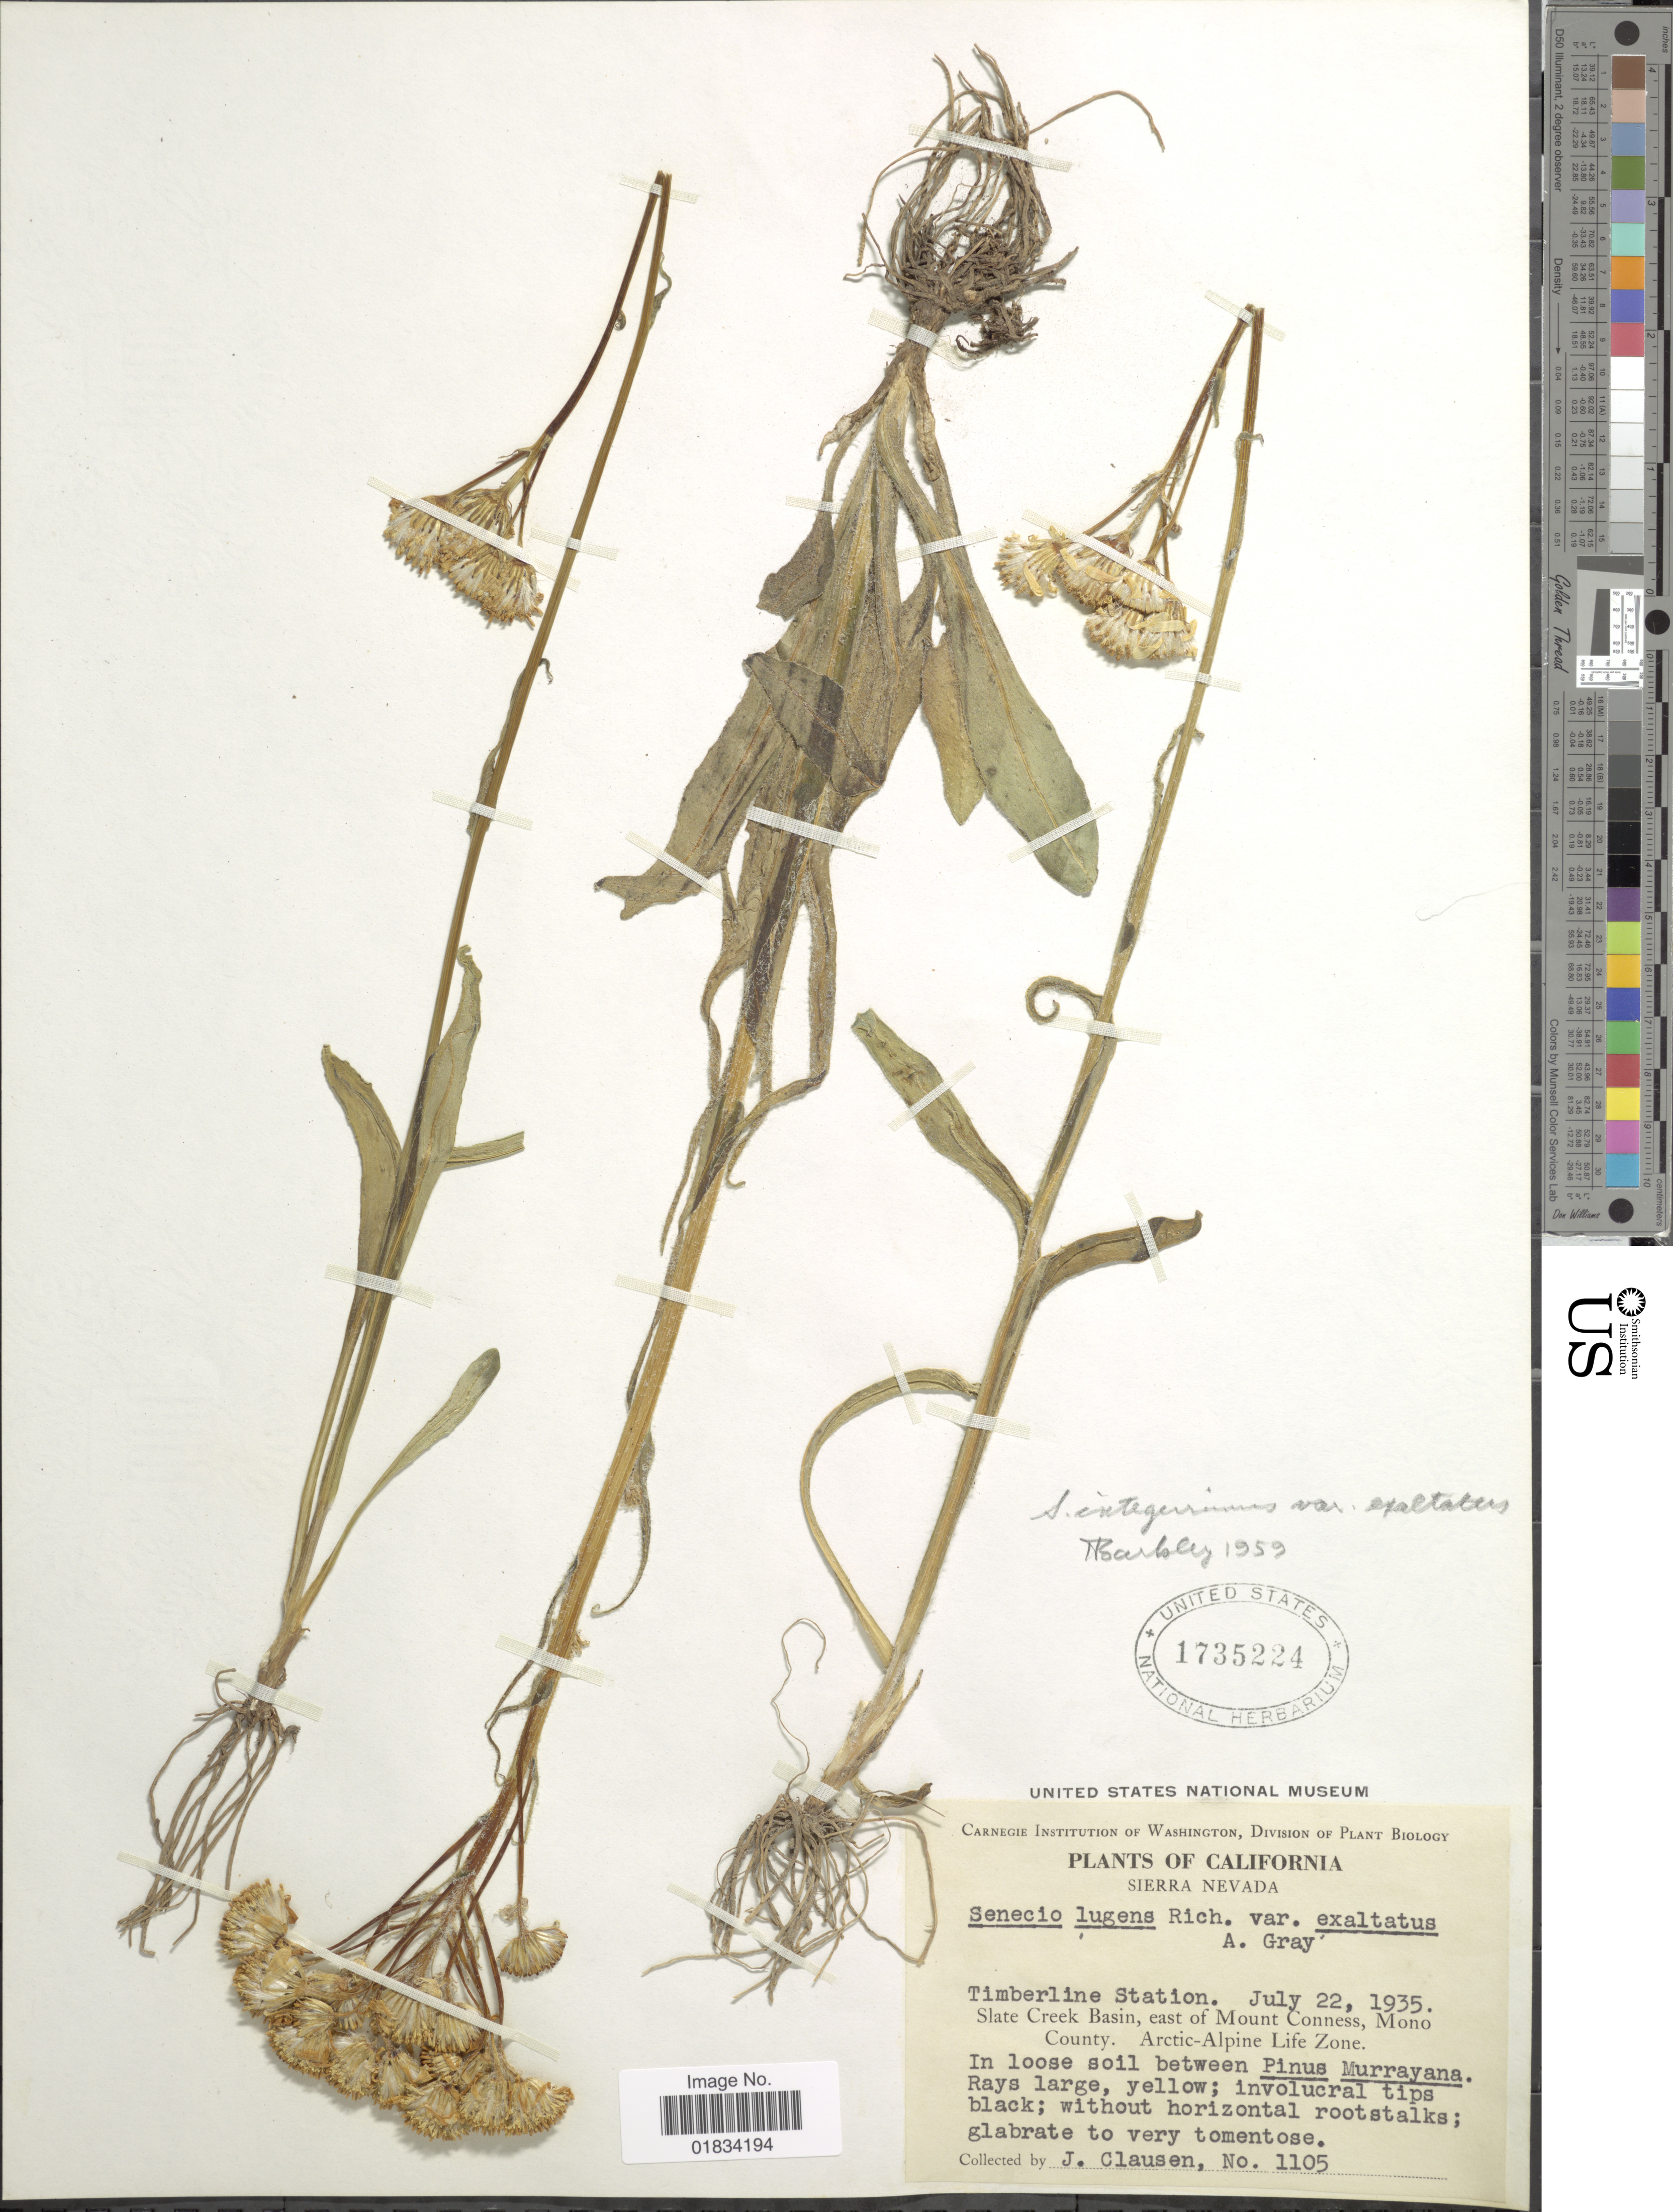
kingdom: Plantae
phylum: Tracheophyta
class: Magnoliopsida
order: Asterales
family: Asteraceae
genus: Senecio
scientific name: Senecio integerrimus var. exaltatus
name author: (Nutt.) Cronq.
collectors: J. Clausen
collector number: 1105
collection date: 1935-07-22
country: United States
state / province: California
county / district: Mono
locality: Sierra Nevada, Timberline Station, Slate Creek Basin, east of Mount Conness, Mono County. Arctic-Alpine Life Zone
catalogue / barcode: US 1735224